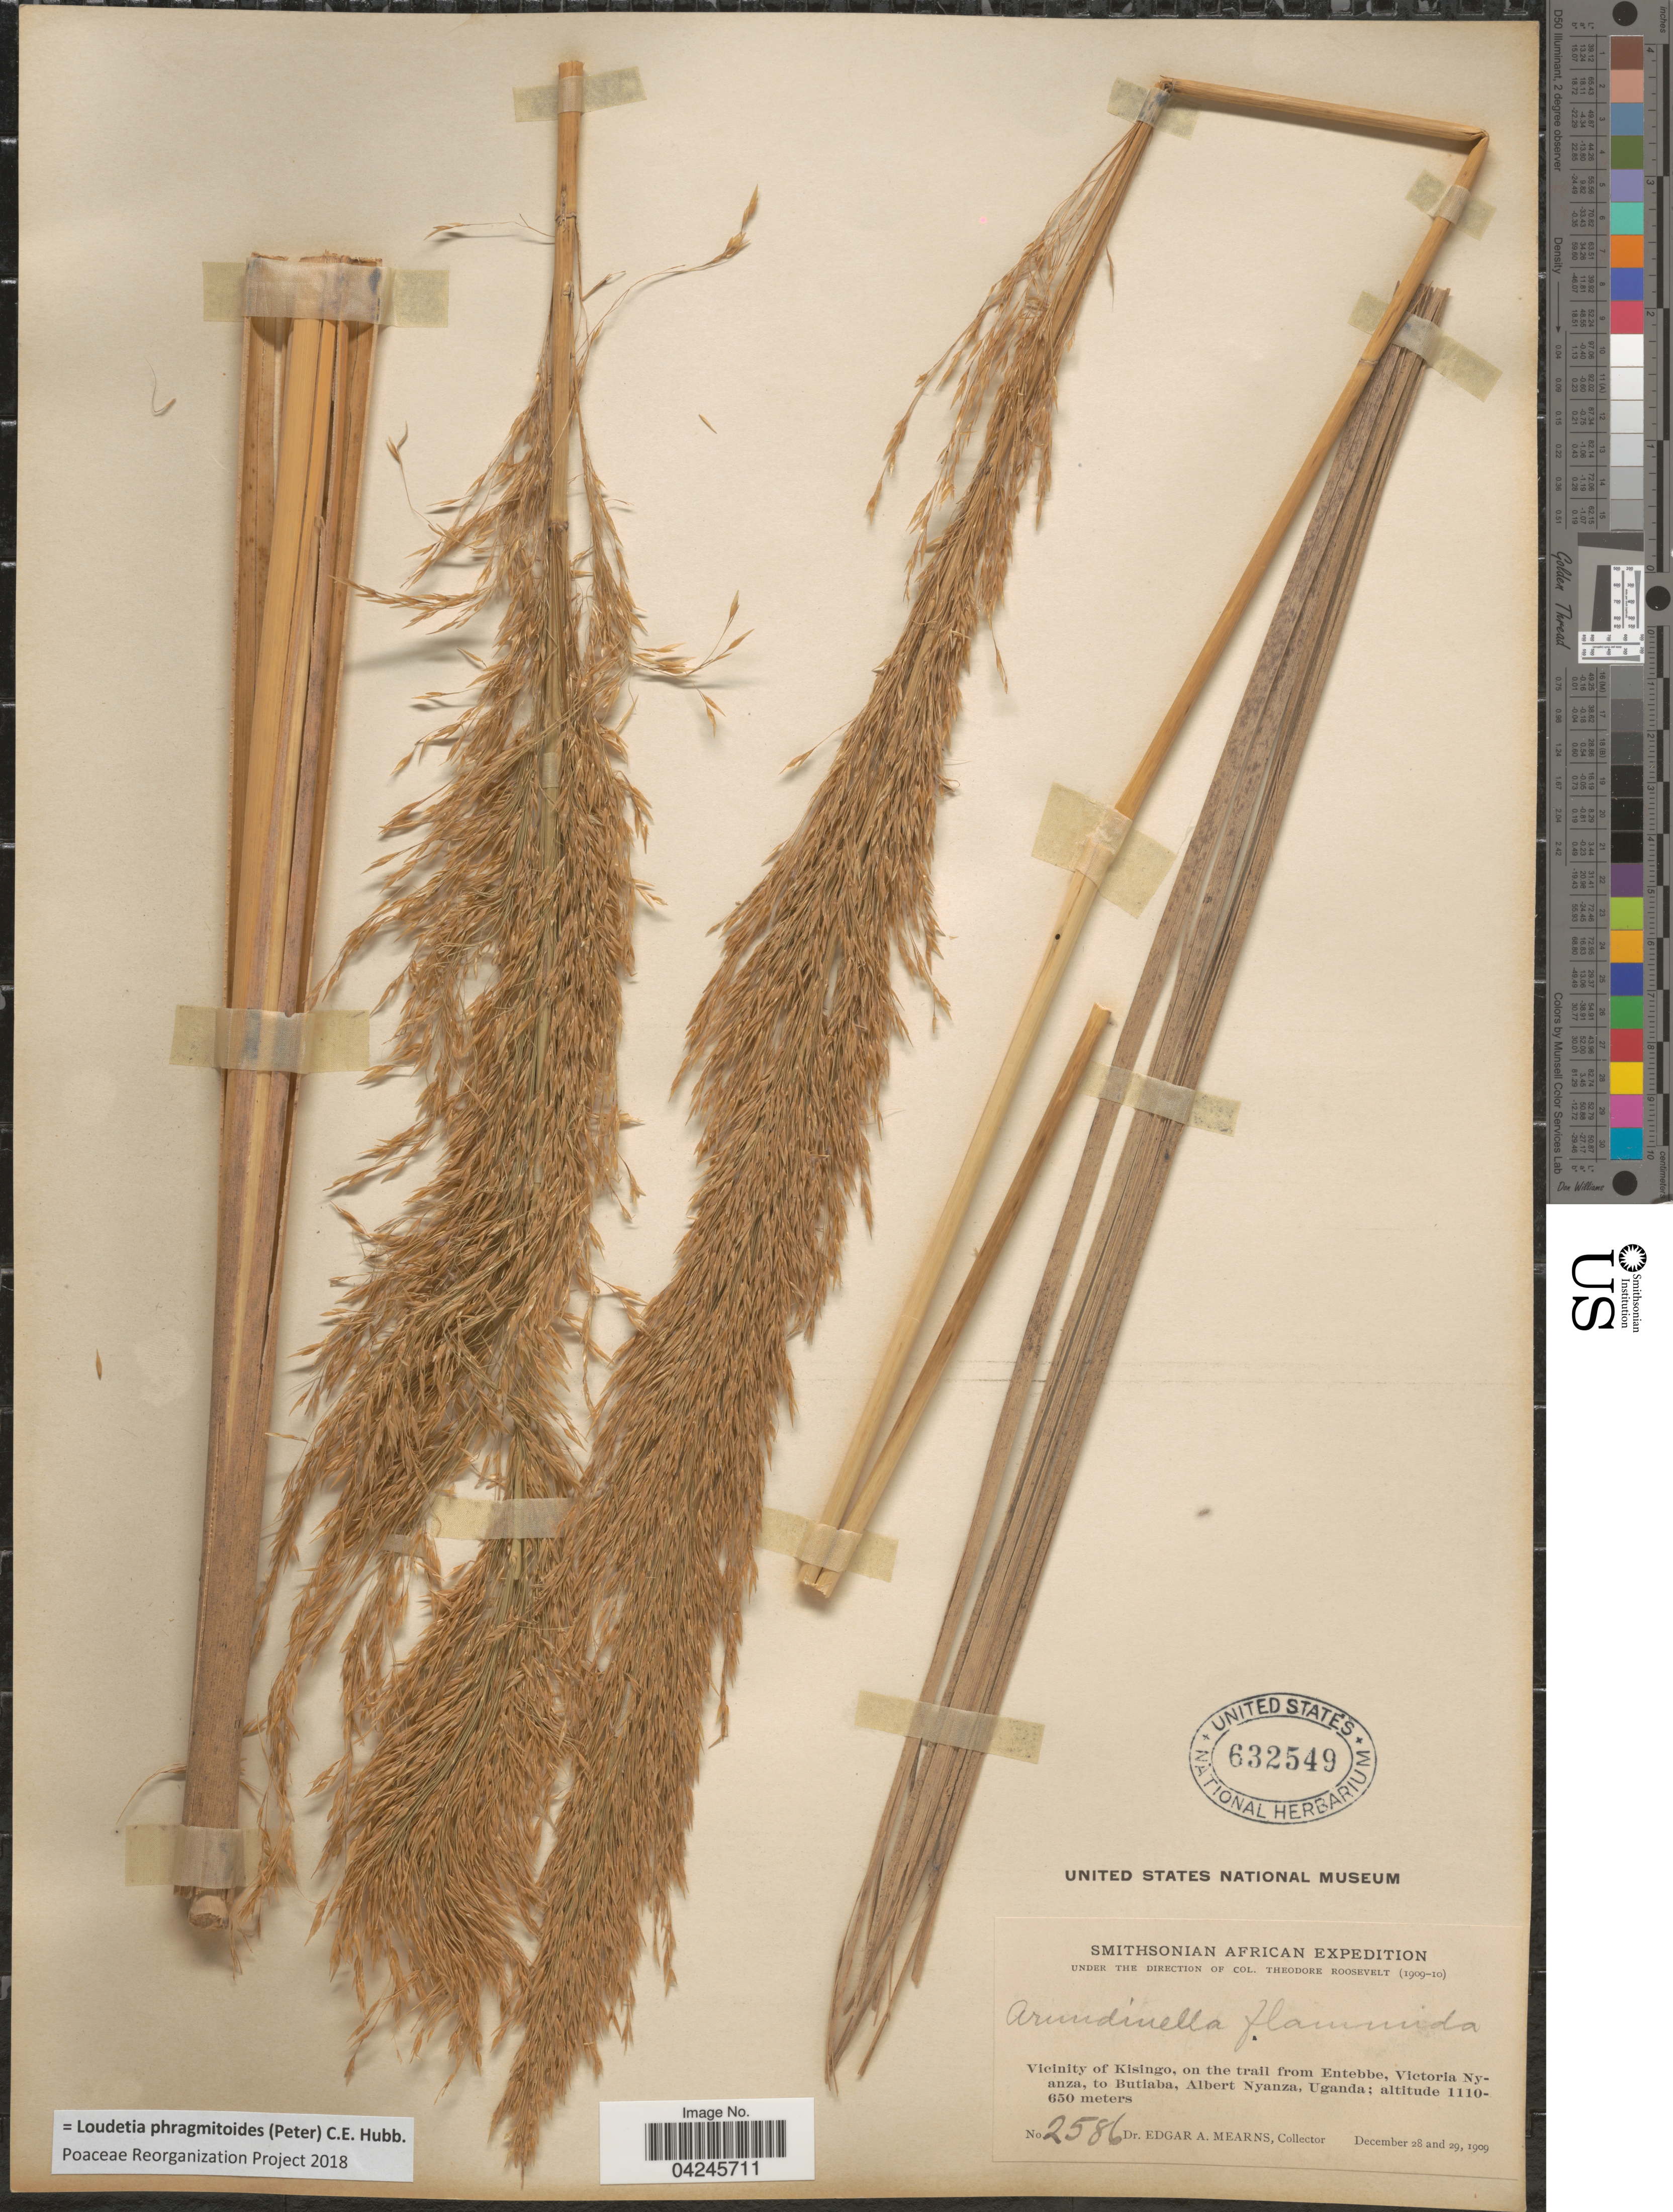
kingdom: Plantae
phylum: Tracheophyta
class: Liliopsida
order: Poales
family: Poaceae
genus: Loudetia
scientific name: Loudetia phragmitoides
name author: (Peter) C.E. Hubb.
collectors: E. A. Mearns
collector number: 2586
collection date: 1909-12-28/1909-12-29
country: Uganda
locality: Smithsonian African Expedition. Vicinity of Kisingo, on the trail from Entebbe, Victoria Nyanza, to Butiaba, Albert Nyanza.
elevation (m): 650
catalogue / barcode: US 632549